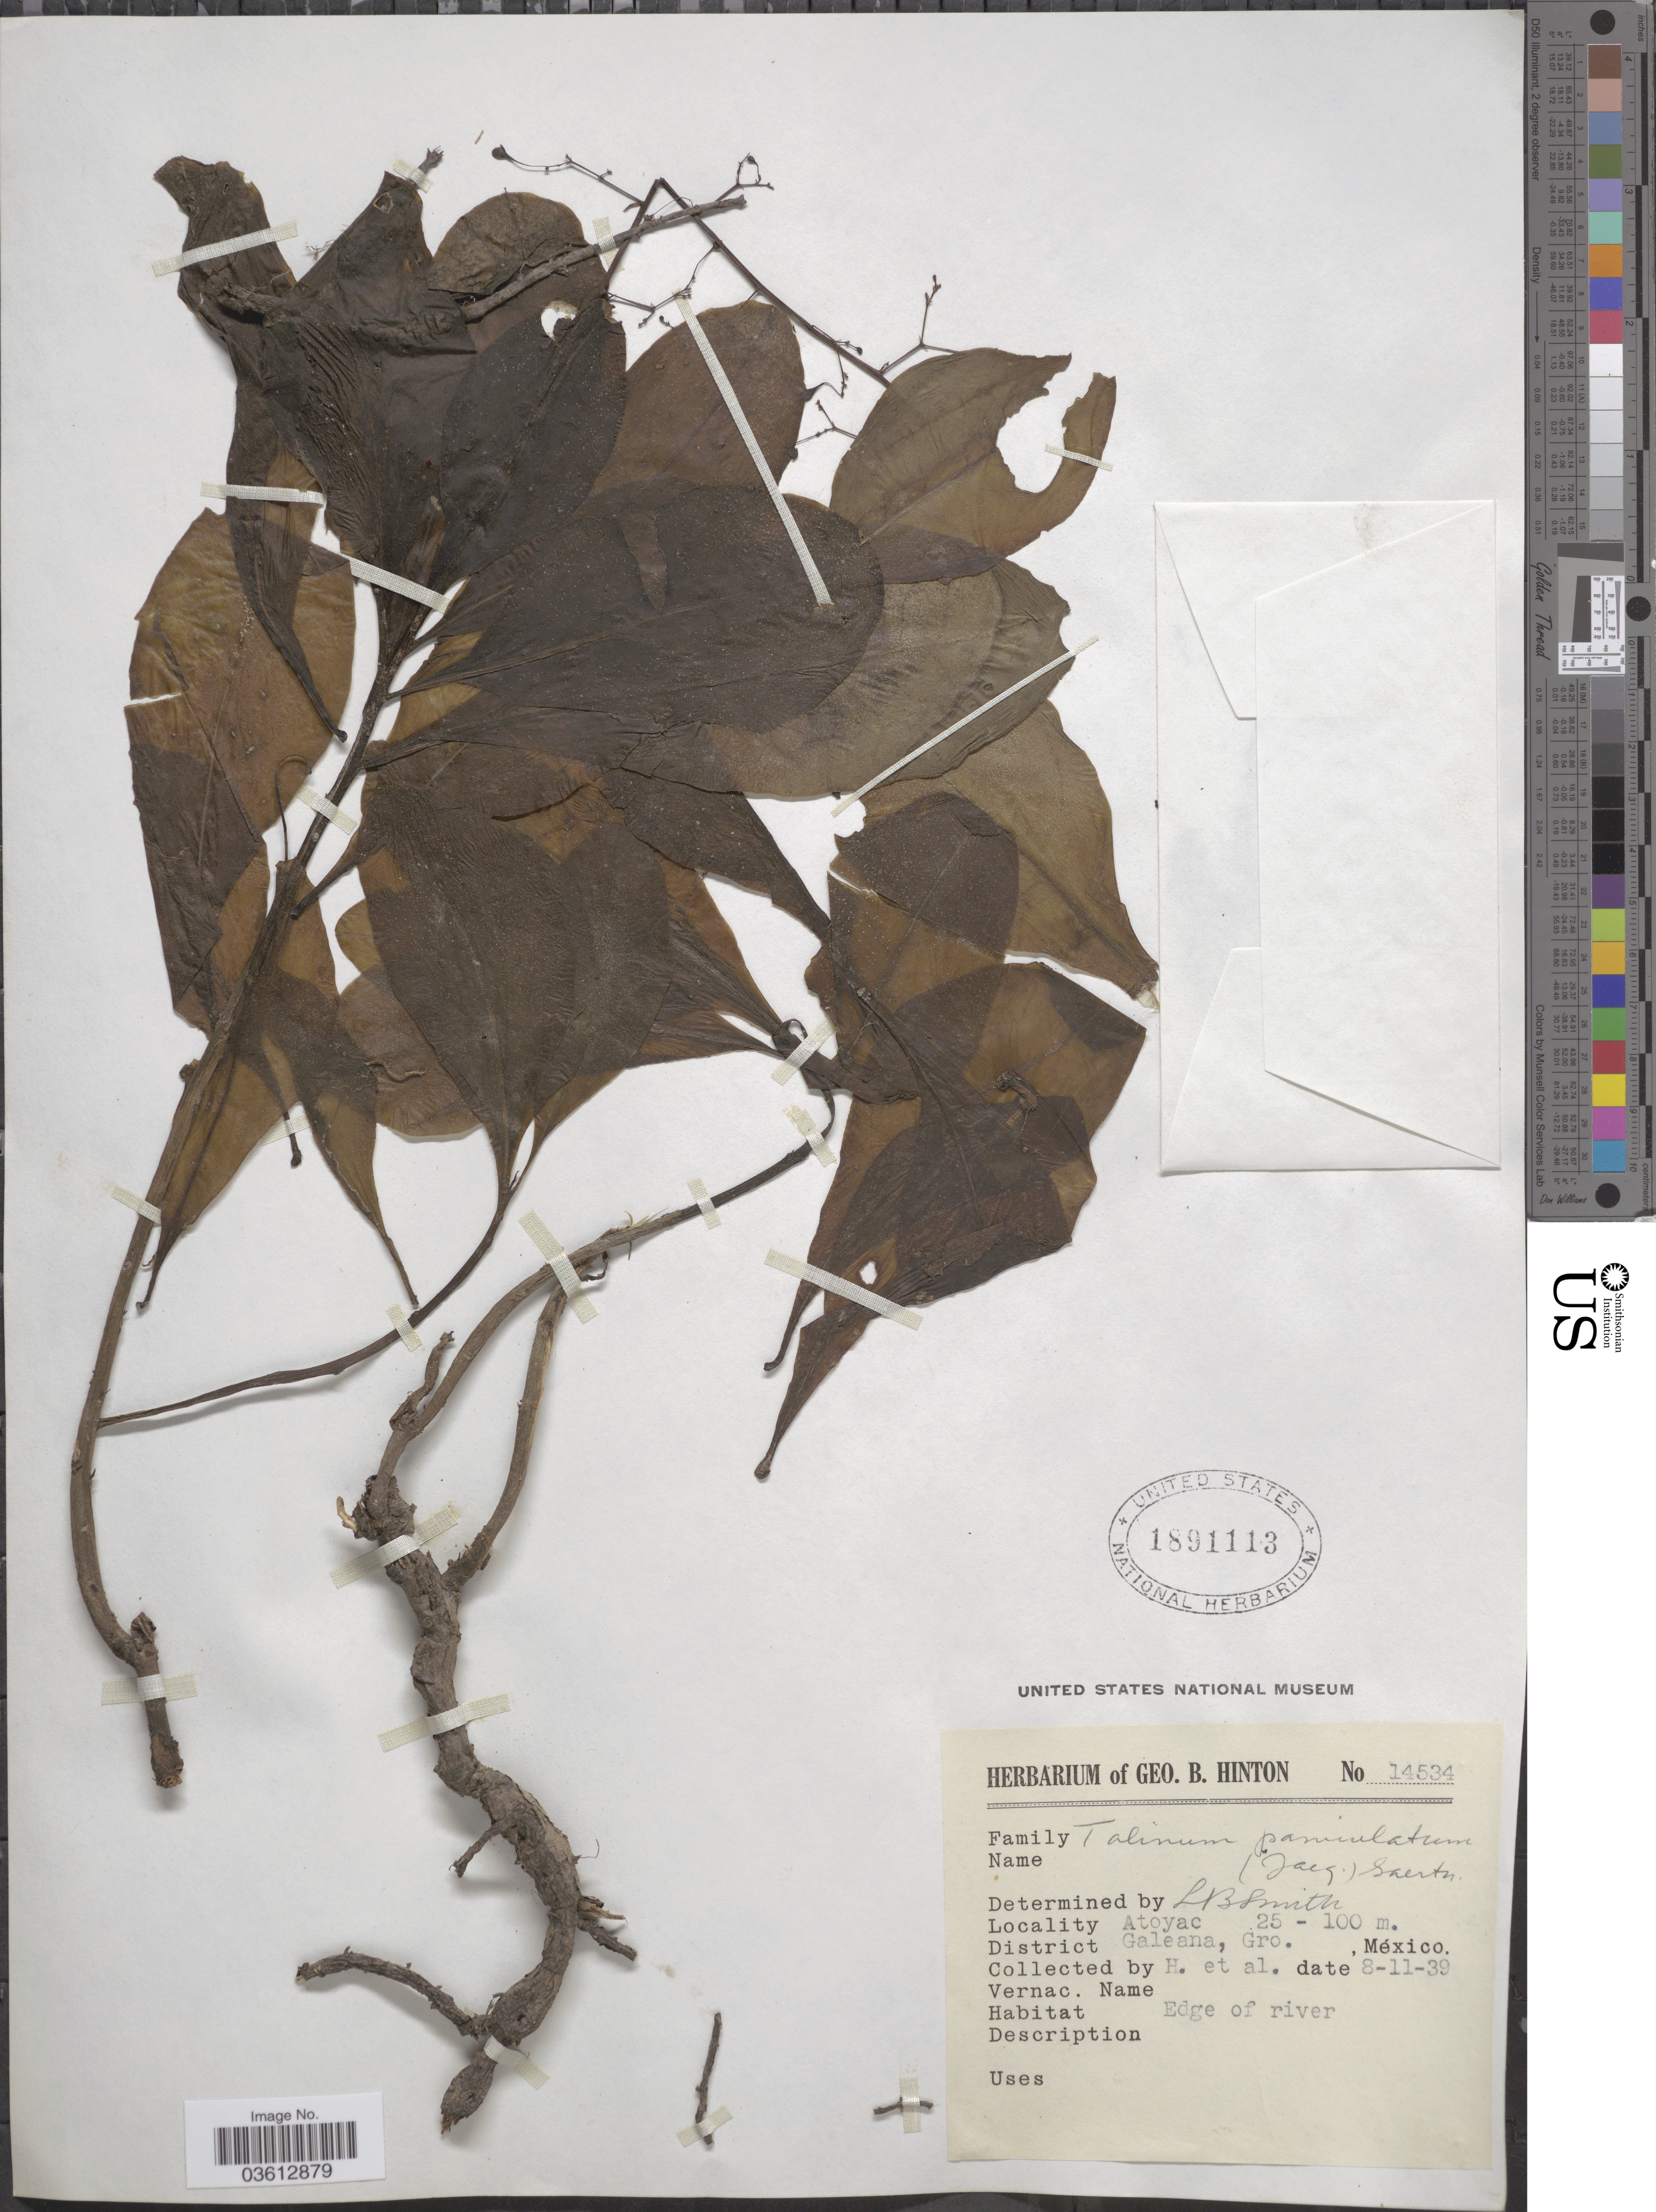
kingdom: Plantae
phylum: Tracheophyta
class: Magnoliopsida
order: Caryophyllales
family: Talinaceae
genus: Talinum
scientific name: Talinum paniculatum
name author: (Jacq.) Gaertn.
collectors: G. B. Hinton & et al.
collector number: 14534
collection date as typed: Transcribed d/m/y: 8/11/39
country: Mexico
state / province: Guerrero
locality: Atoyac. District Galeana. Edge of river.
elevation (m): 25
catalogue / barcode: US 1891113